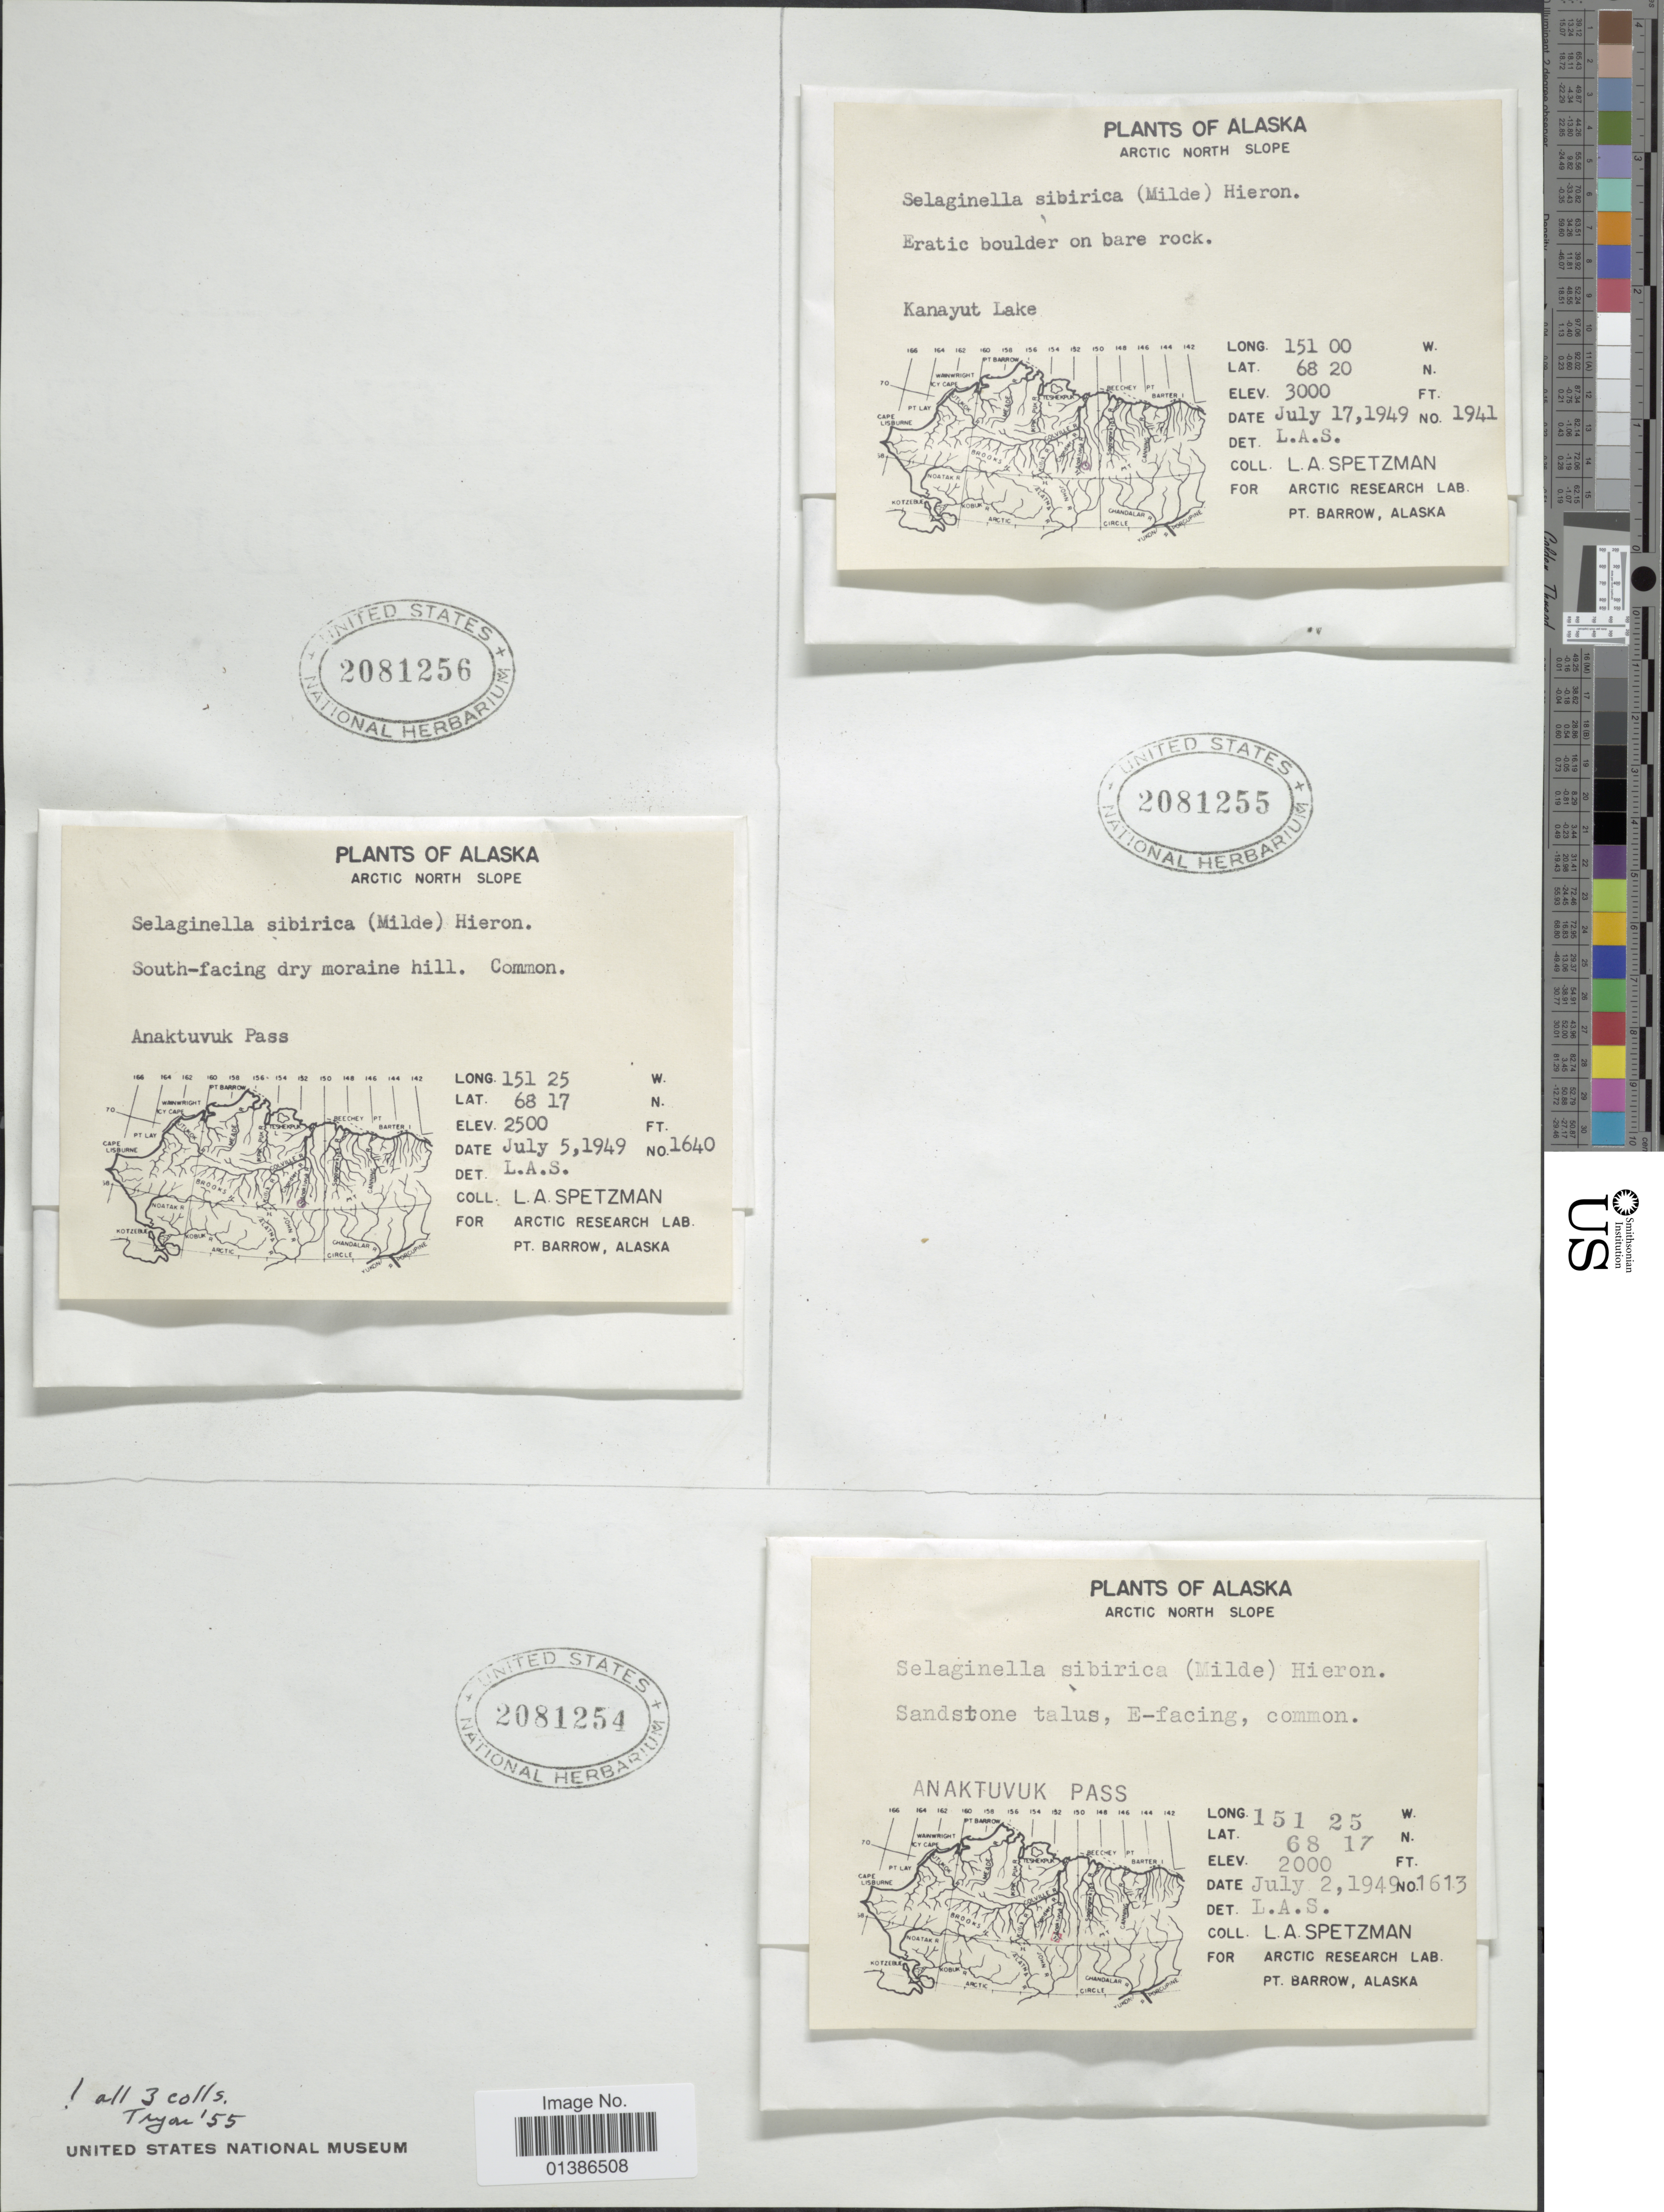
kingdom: Plantae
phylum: Tracheophyta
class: Lycopodiopsida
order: Selaginellales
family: Selaginellaceae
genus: Selaginella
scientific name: Selaginella sibirica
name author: (Milde) Hieron.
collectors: L. Spetzman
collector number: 1640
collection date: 1949-07-05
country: United States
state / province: Alaska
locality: Arctic North Slope. Anaktuvuk Pass.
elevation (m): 762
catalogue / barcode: US 2081256-2